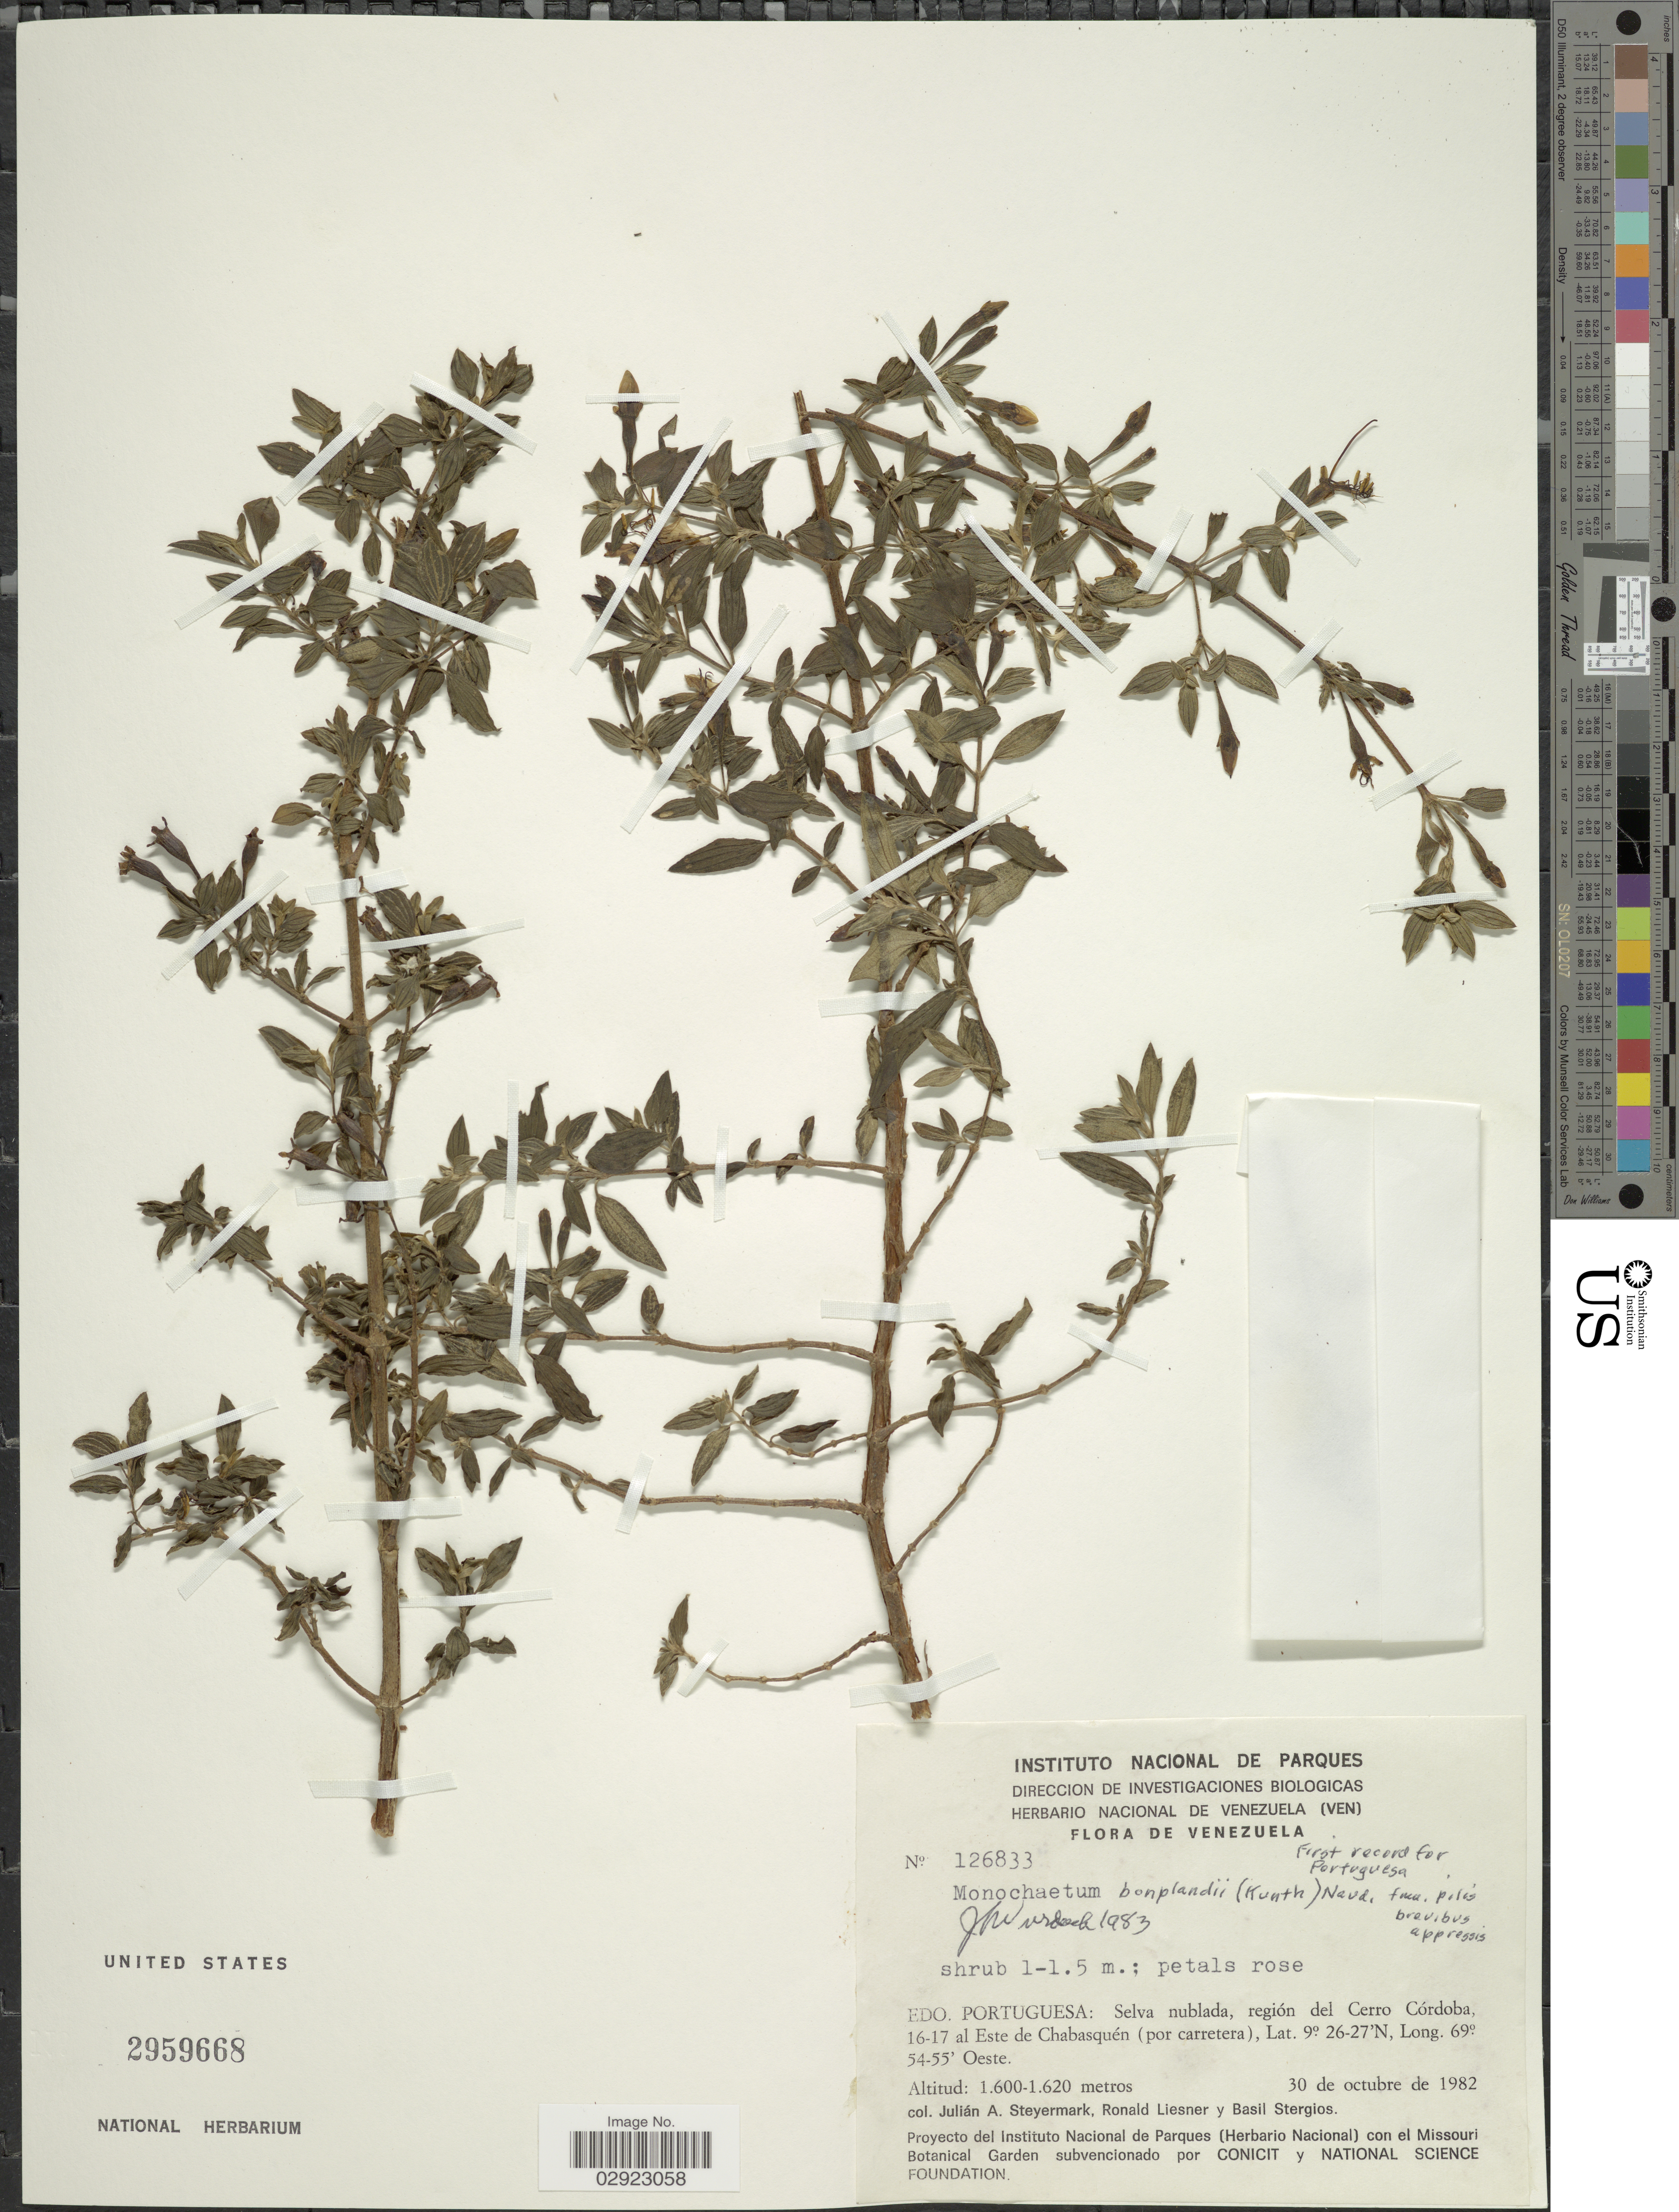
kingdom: Plantae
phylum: Tracheophyta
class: Magnoliopsida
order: Myrtales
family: Melastomataceae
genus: Monochaetum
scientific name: Monochaetum bonplandii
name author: (Kunth) Naudin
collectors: J. Steyermark, R. L. Liesner & B. G. Stergios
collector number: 126833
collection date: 1982-10-30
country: Venezuela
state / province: Portuguesa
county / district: Guanare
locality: Cerro Córdoba, 16-17 km al E de Chabasquén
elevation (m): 1600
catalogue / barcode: US 2959668